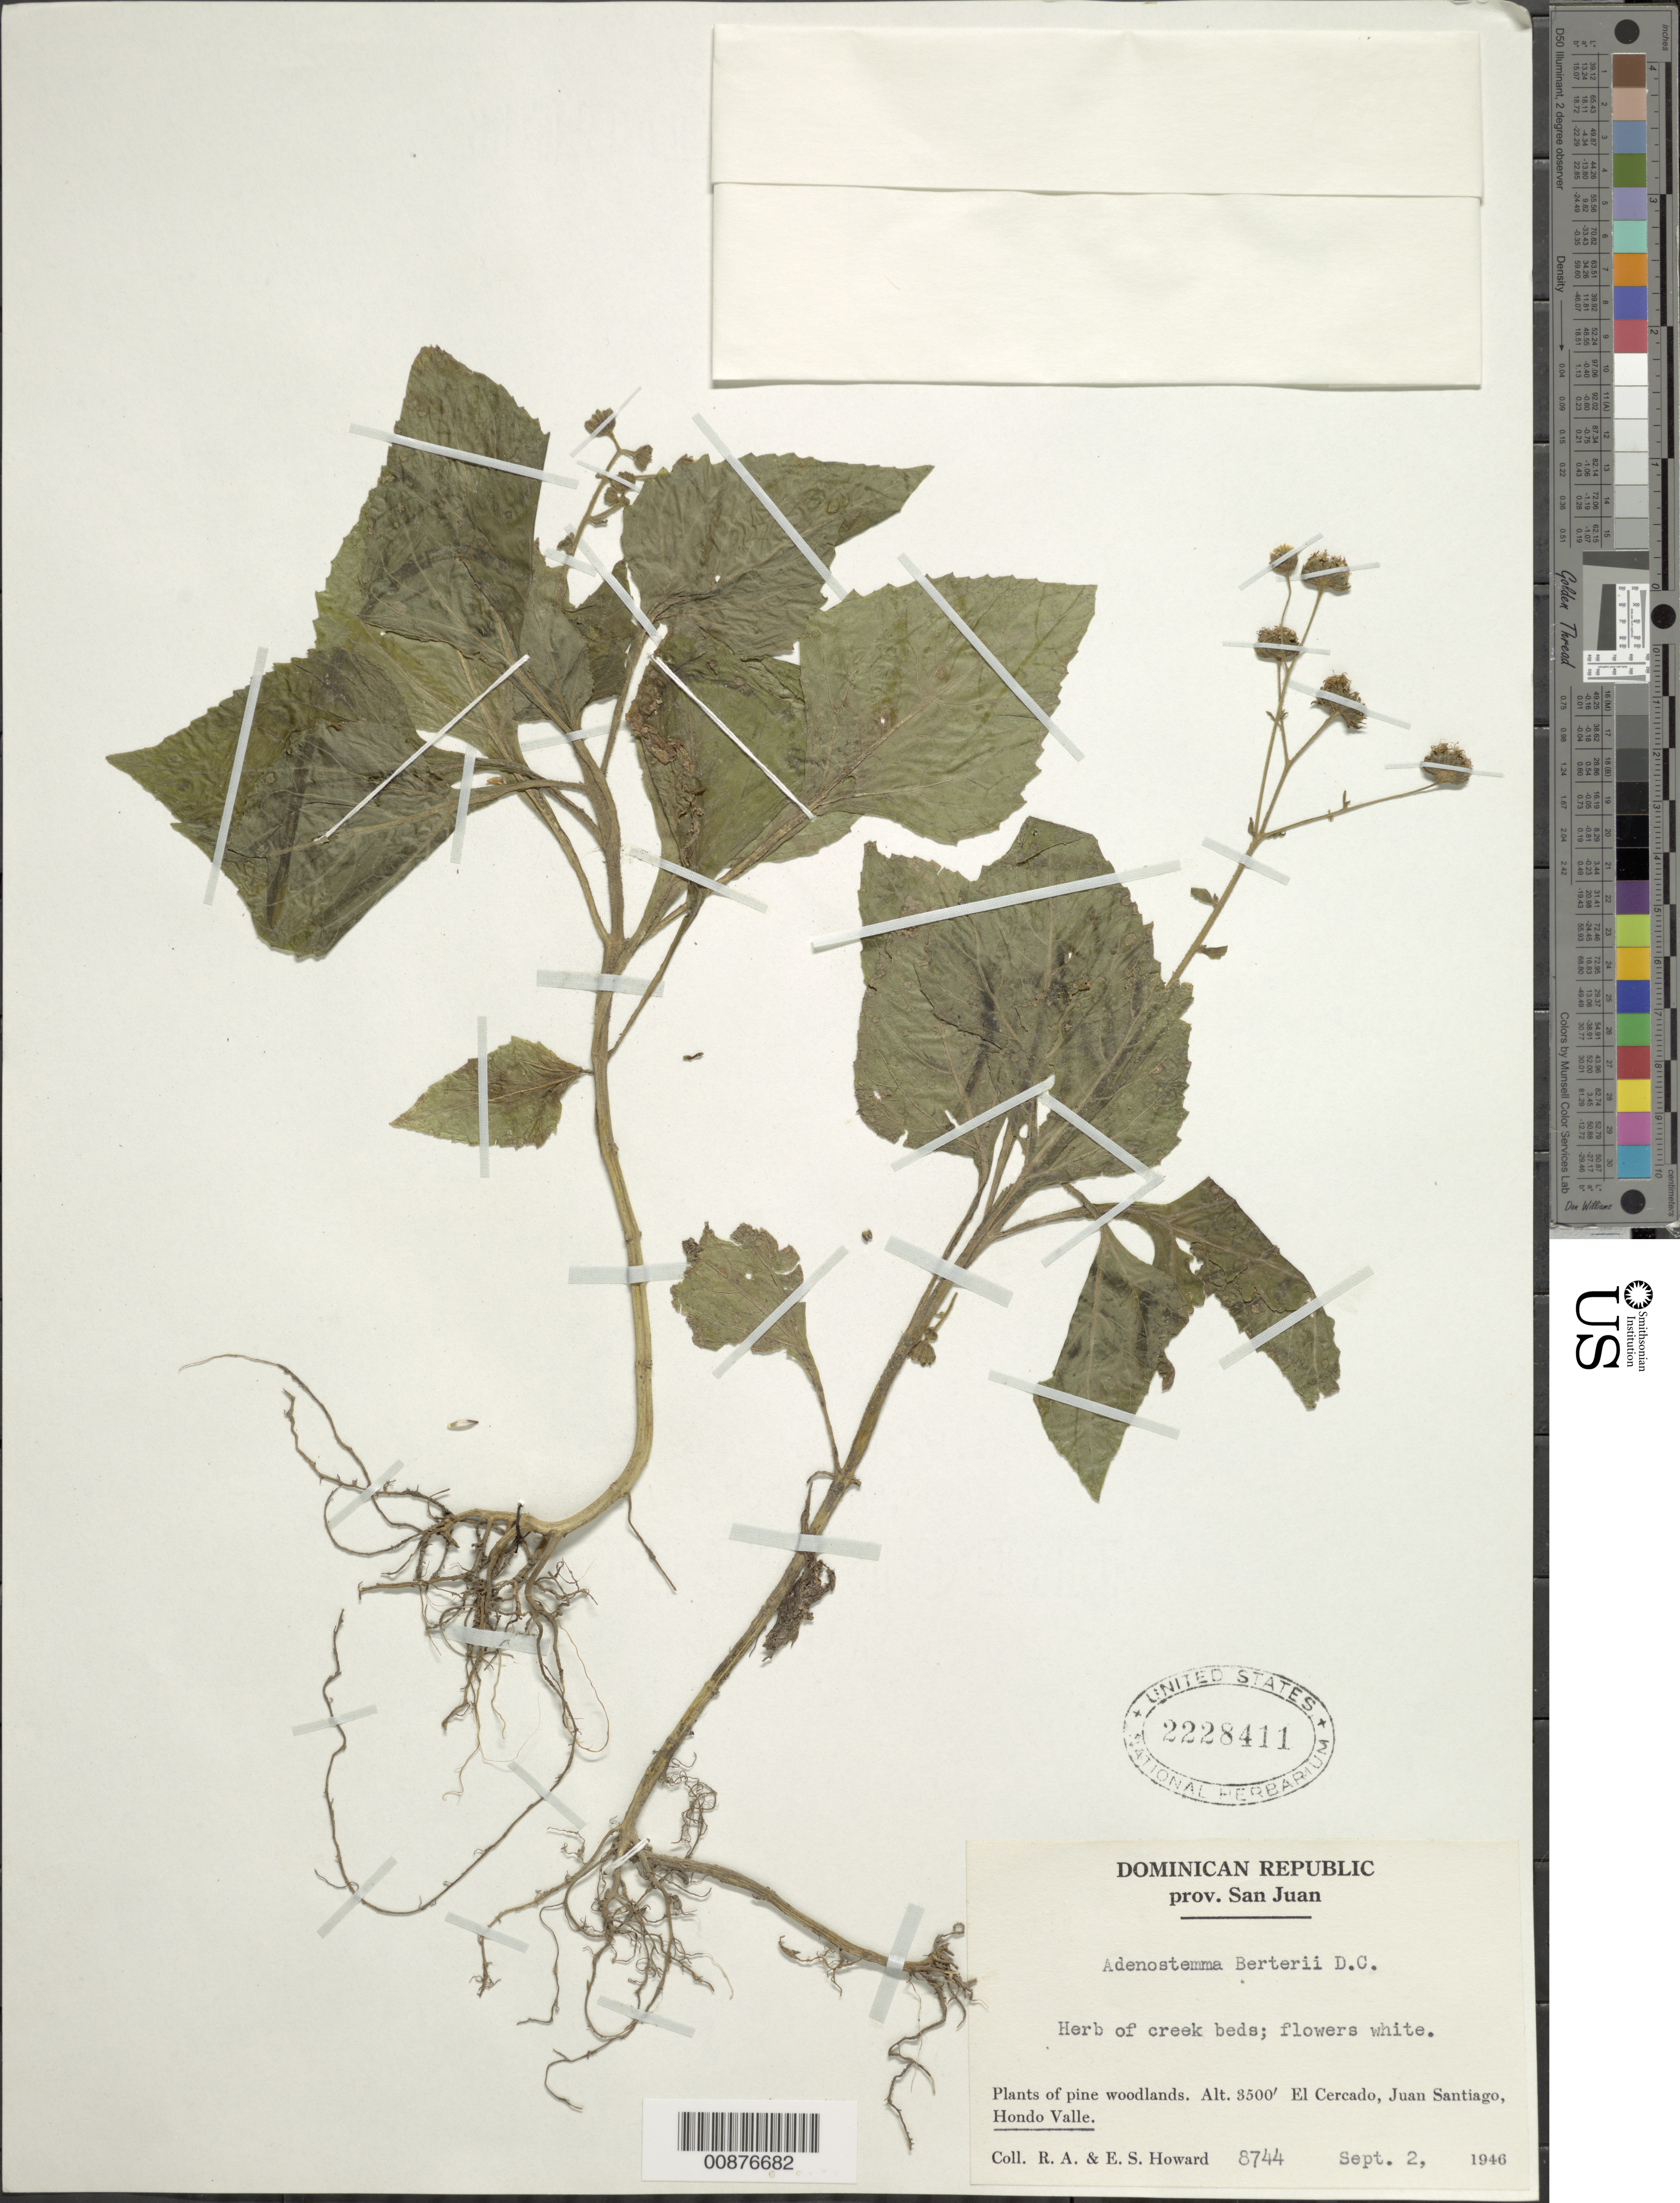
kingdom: Plantae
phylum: Tracheophyta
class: Magnoliopsida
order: Asterales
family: Asteraceae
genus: Adenostemma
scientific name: Adenostemma berteroi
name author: DC.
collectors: R. A. Howard & E. S. Howard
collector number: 8744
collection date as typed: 02 Sep 1946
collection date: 1946-09-02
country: Dominican Republic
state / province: San Juan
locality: El Cercado, Juan Santiago, Hondo Valle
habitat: Pine woodlands, in creek beds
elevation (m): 1067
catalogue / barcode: US 2228411